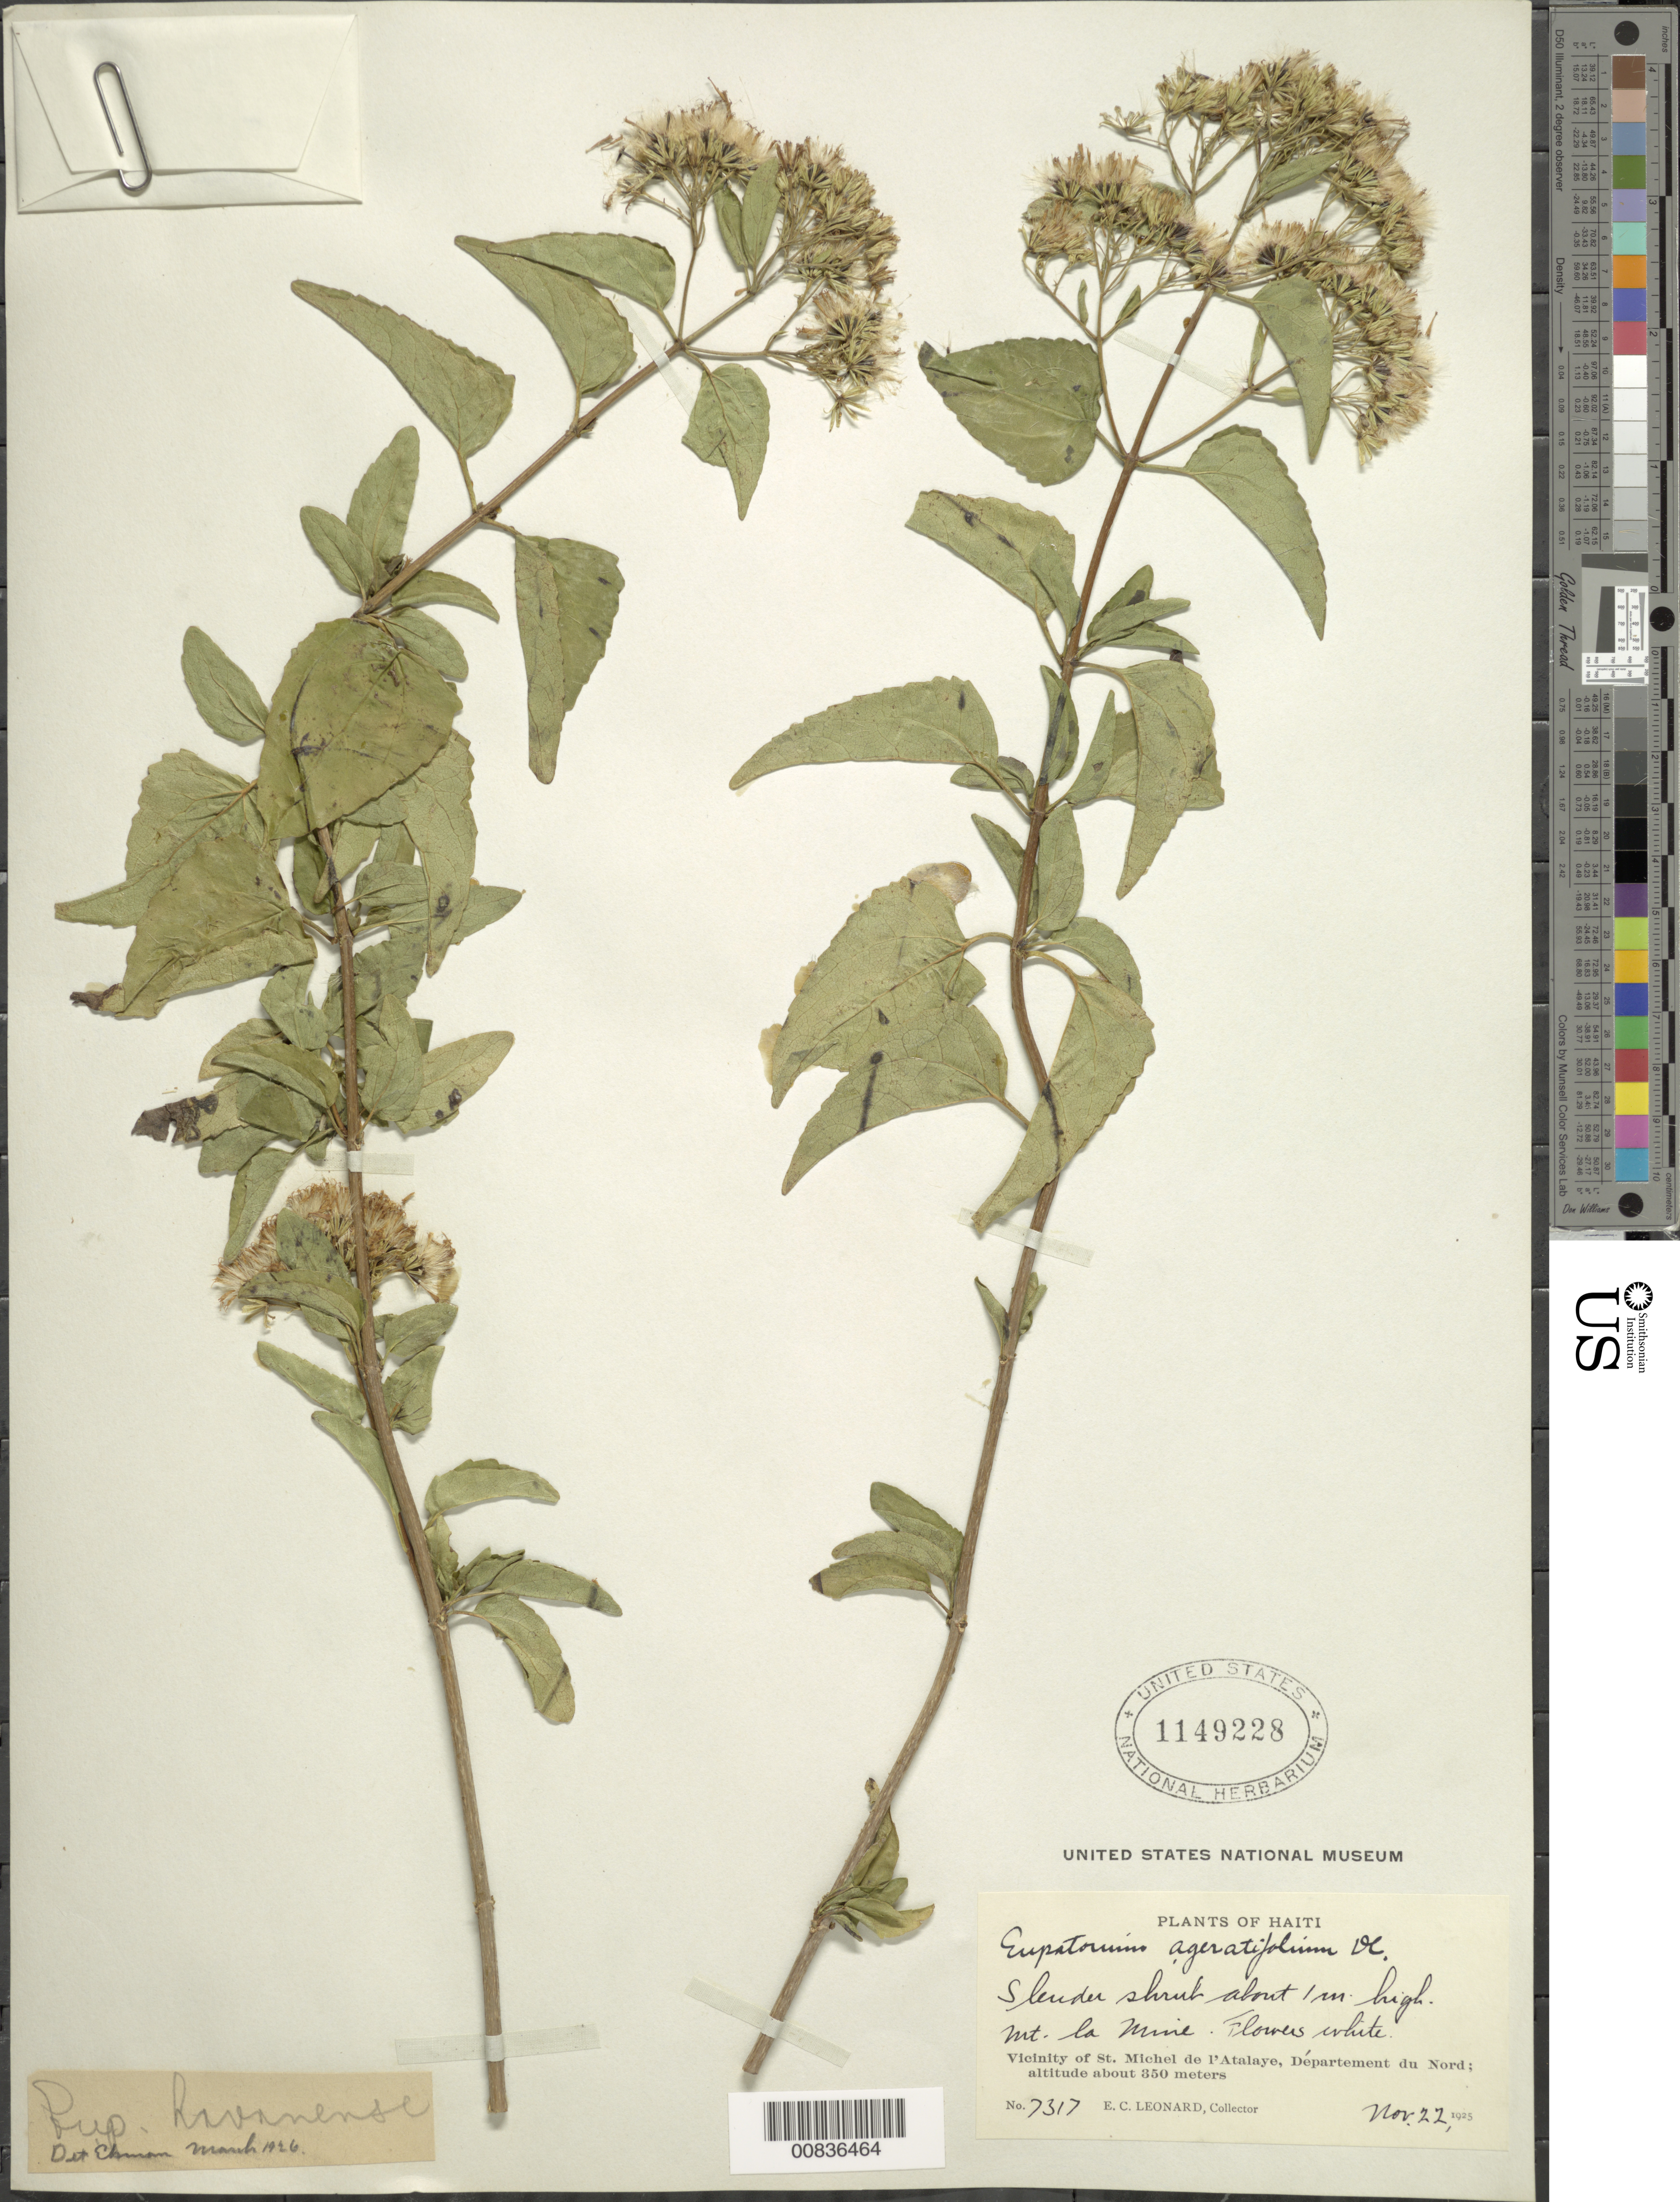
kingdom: Plantae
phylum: Tracheophyta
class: Magnoliopsida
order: Asterales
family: Asteraceae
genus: Ageratina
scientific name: Ageratina havanensis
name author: (Kunth) R.M. King & H. Rob.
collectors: E. C. Leonard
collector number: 7317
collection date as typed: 22 Nov 1925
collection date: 1925-11-22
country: Haiti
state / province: Artibonite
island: Hispaniola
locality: Vicinity of St. Michel de l'Atalaye, Mt. la Mine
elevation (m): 350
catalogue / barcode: US 1149228